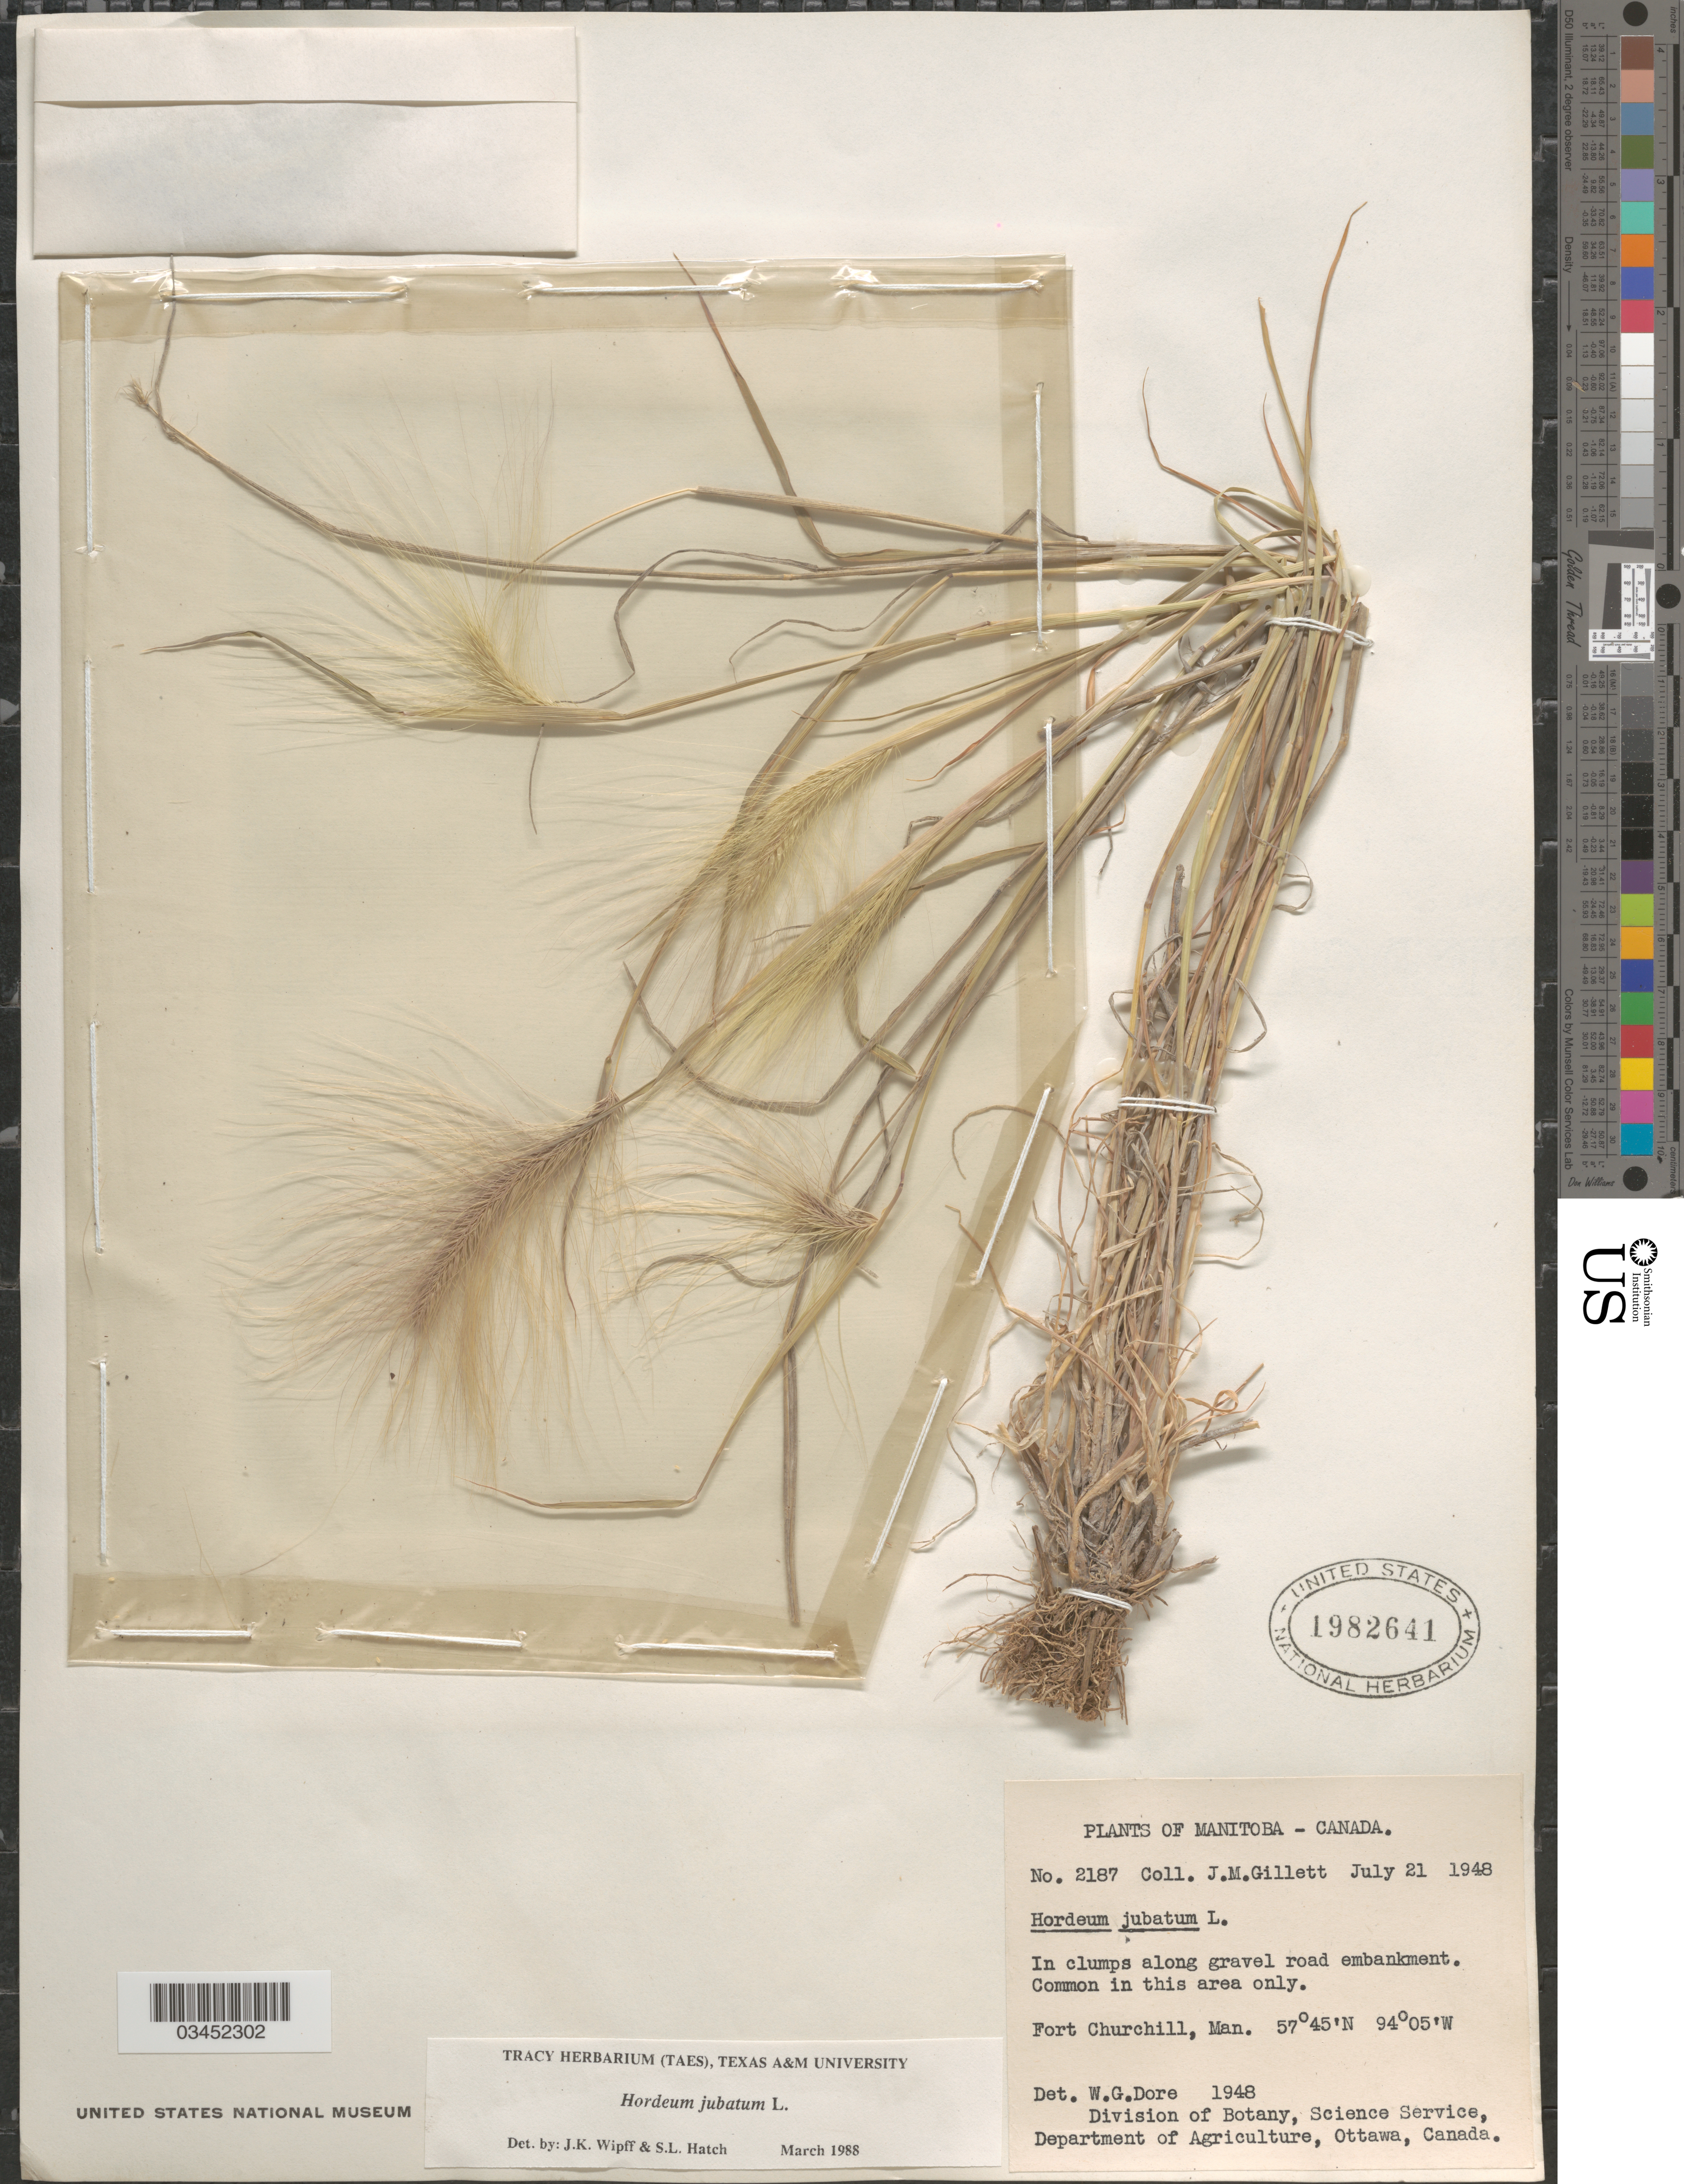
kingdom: Plantae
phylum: Tracheophyta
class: Liliopsida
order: Poales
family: Poaceae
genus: Hordeum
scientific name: Hordeum jubatum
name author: L.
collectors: J. M. Gillett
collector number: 2187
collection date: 1948-07-21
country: Canada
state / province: Manitoba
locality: In clumps along gravel road embankment. Fort Churchill.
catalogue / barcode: US 1982641